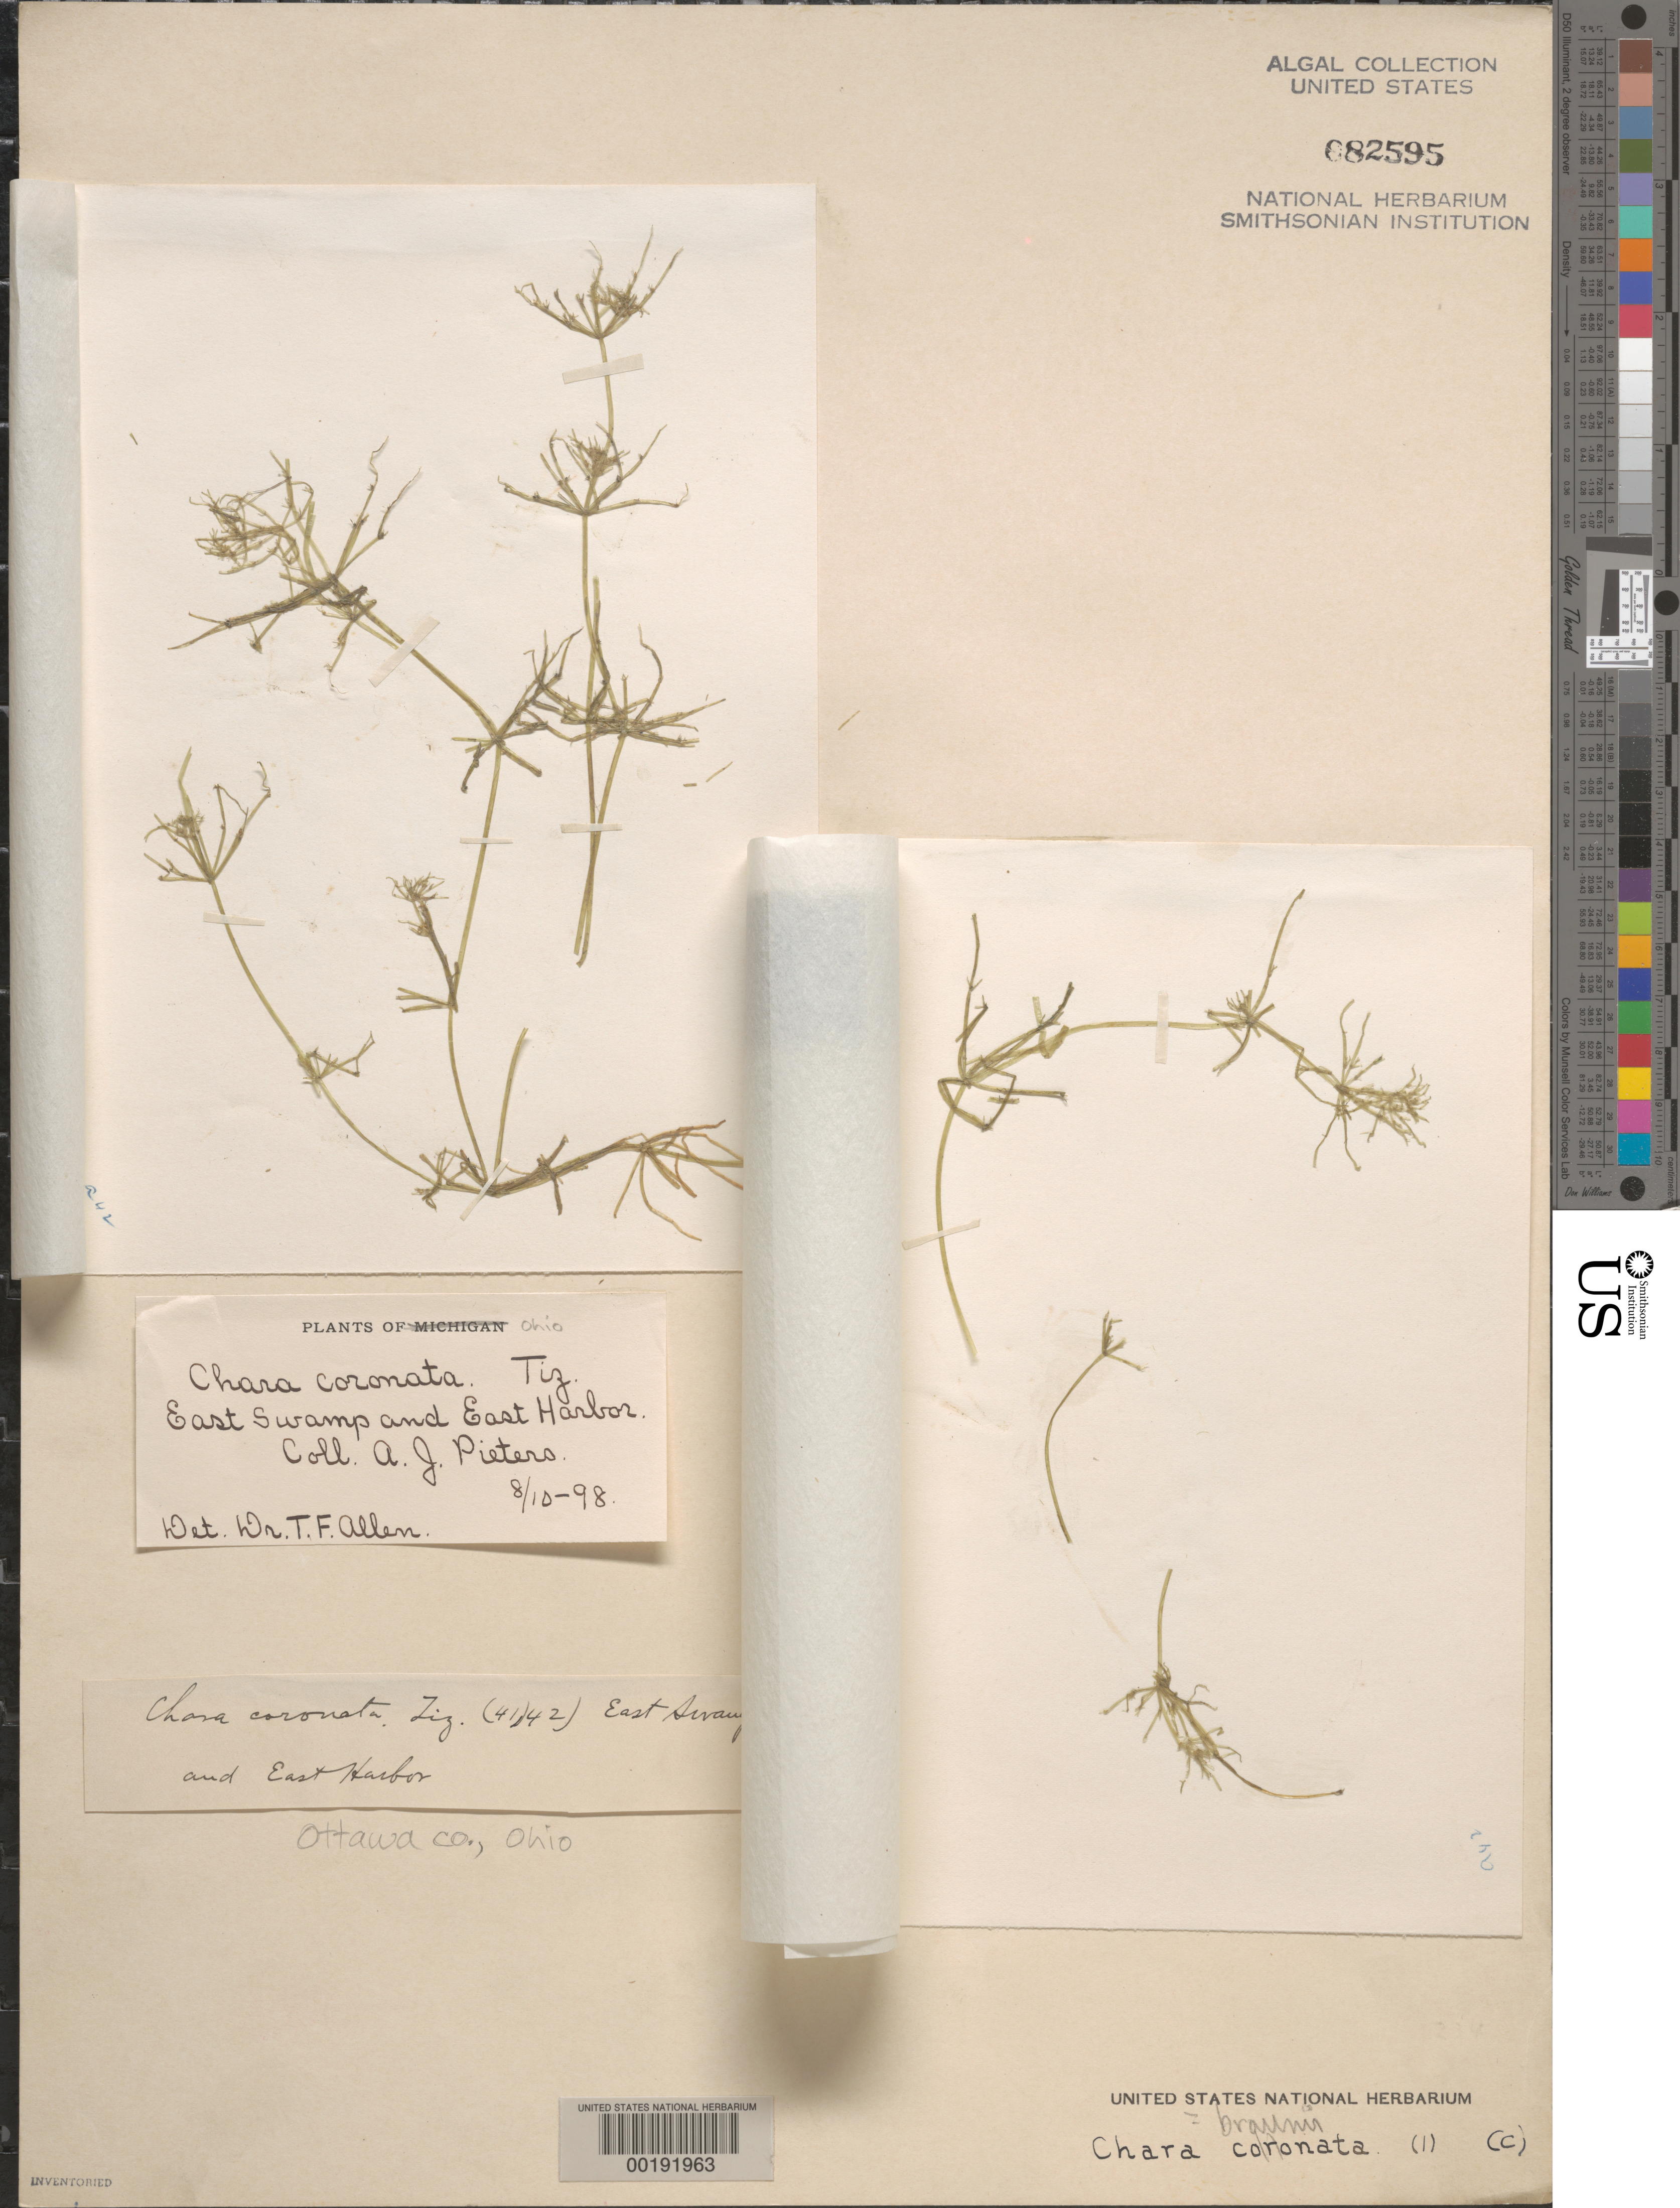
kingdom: Plantae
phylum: Charophyta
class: Charophyceae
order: Charales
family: Characeae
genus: Chara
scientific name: Chara braunii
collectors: A. Pieters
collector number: A42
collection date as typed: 10 Aug 1898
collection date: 1898-08-10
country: United States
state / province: Ohio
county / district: Ottawa County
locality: East Swamp and East Harbor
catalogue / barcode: US 82595